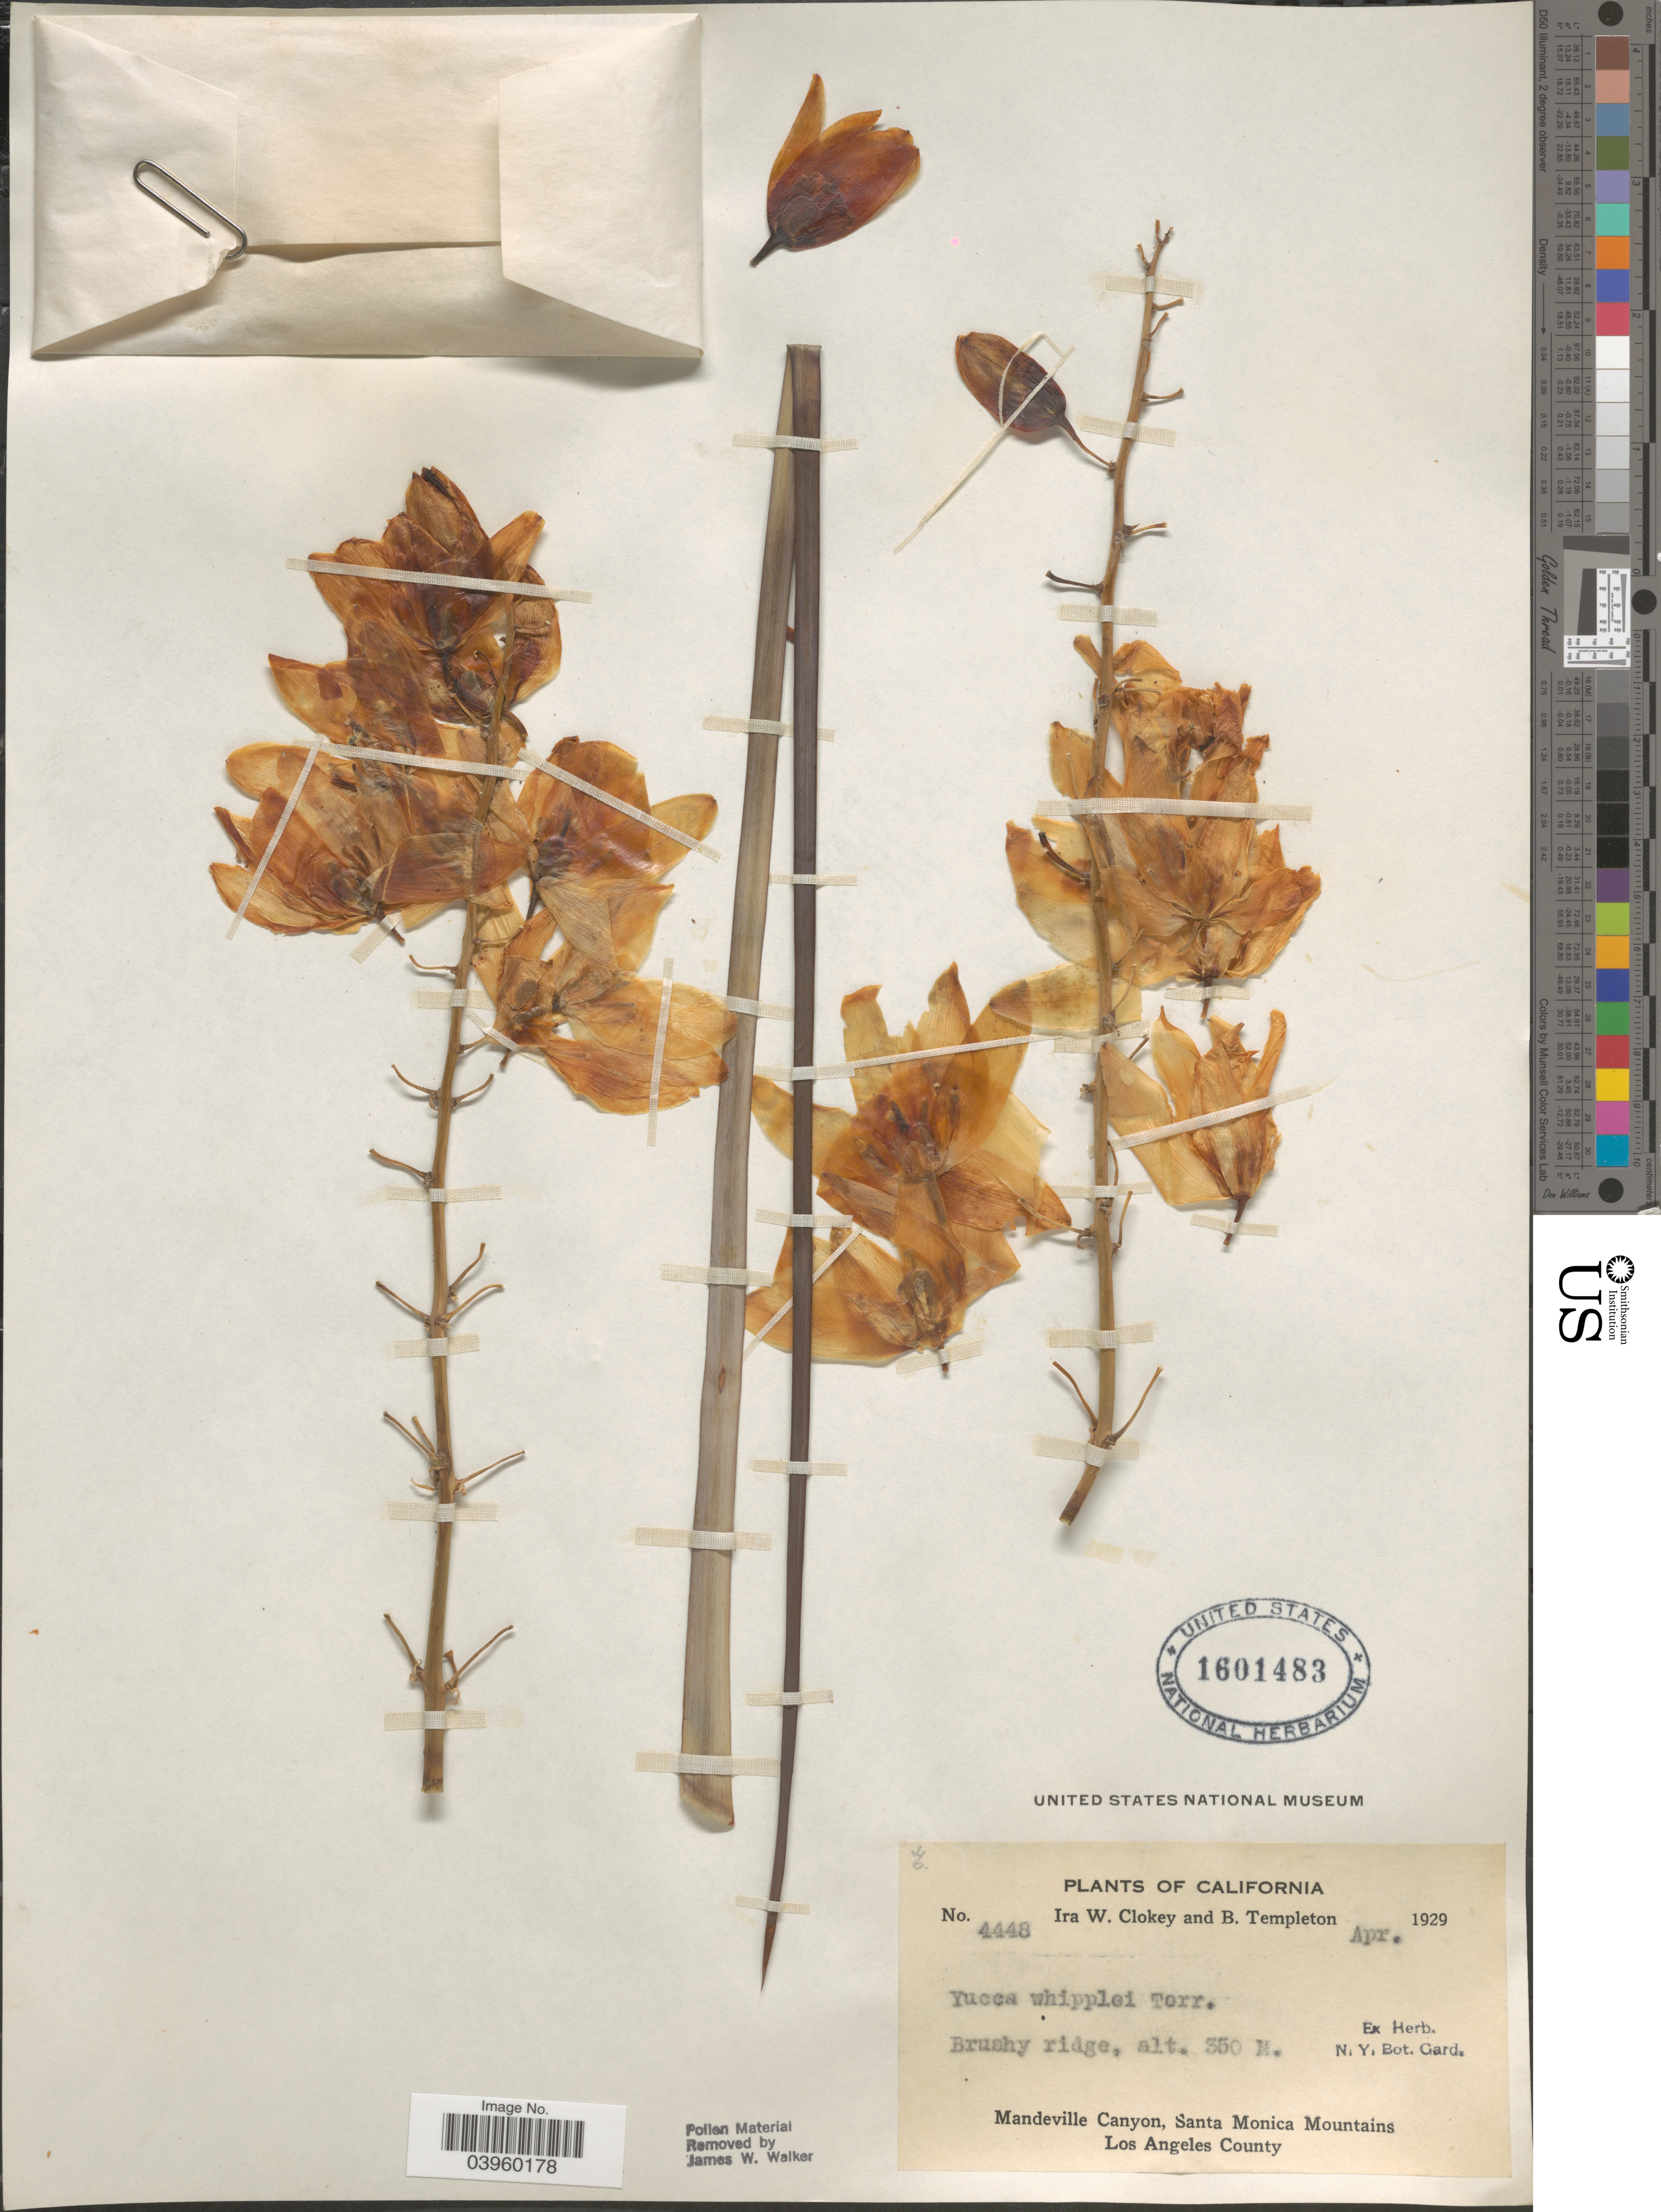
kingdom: Plantae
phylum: Tracheophyta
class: Liliopsida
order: Asparagales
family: Asparagaceae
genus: Yucca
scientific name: Yucca whipplei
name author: Torr.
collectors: I. W. Clokey & B. Templeton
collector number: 4448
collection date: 1929-04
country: United States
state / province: California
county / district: Los Angeles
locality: Mandeville Canyon, Santa Monica Mountains. Los Angeles County.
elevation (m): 350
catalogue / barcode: US 1601483